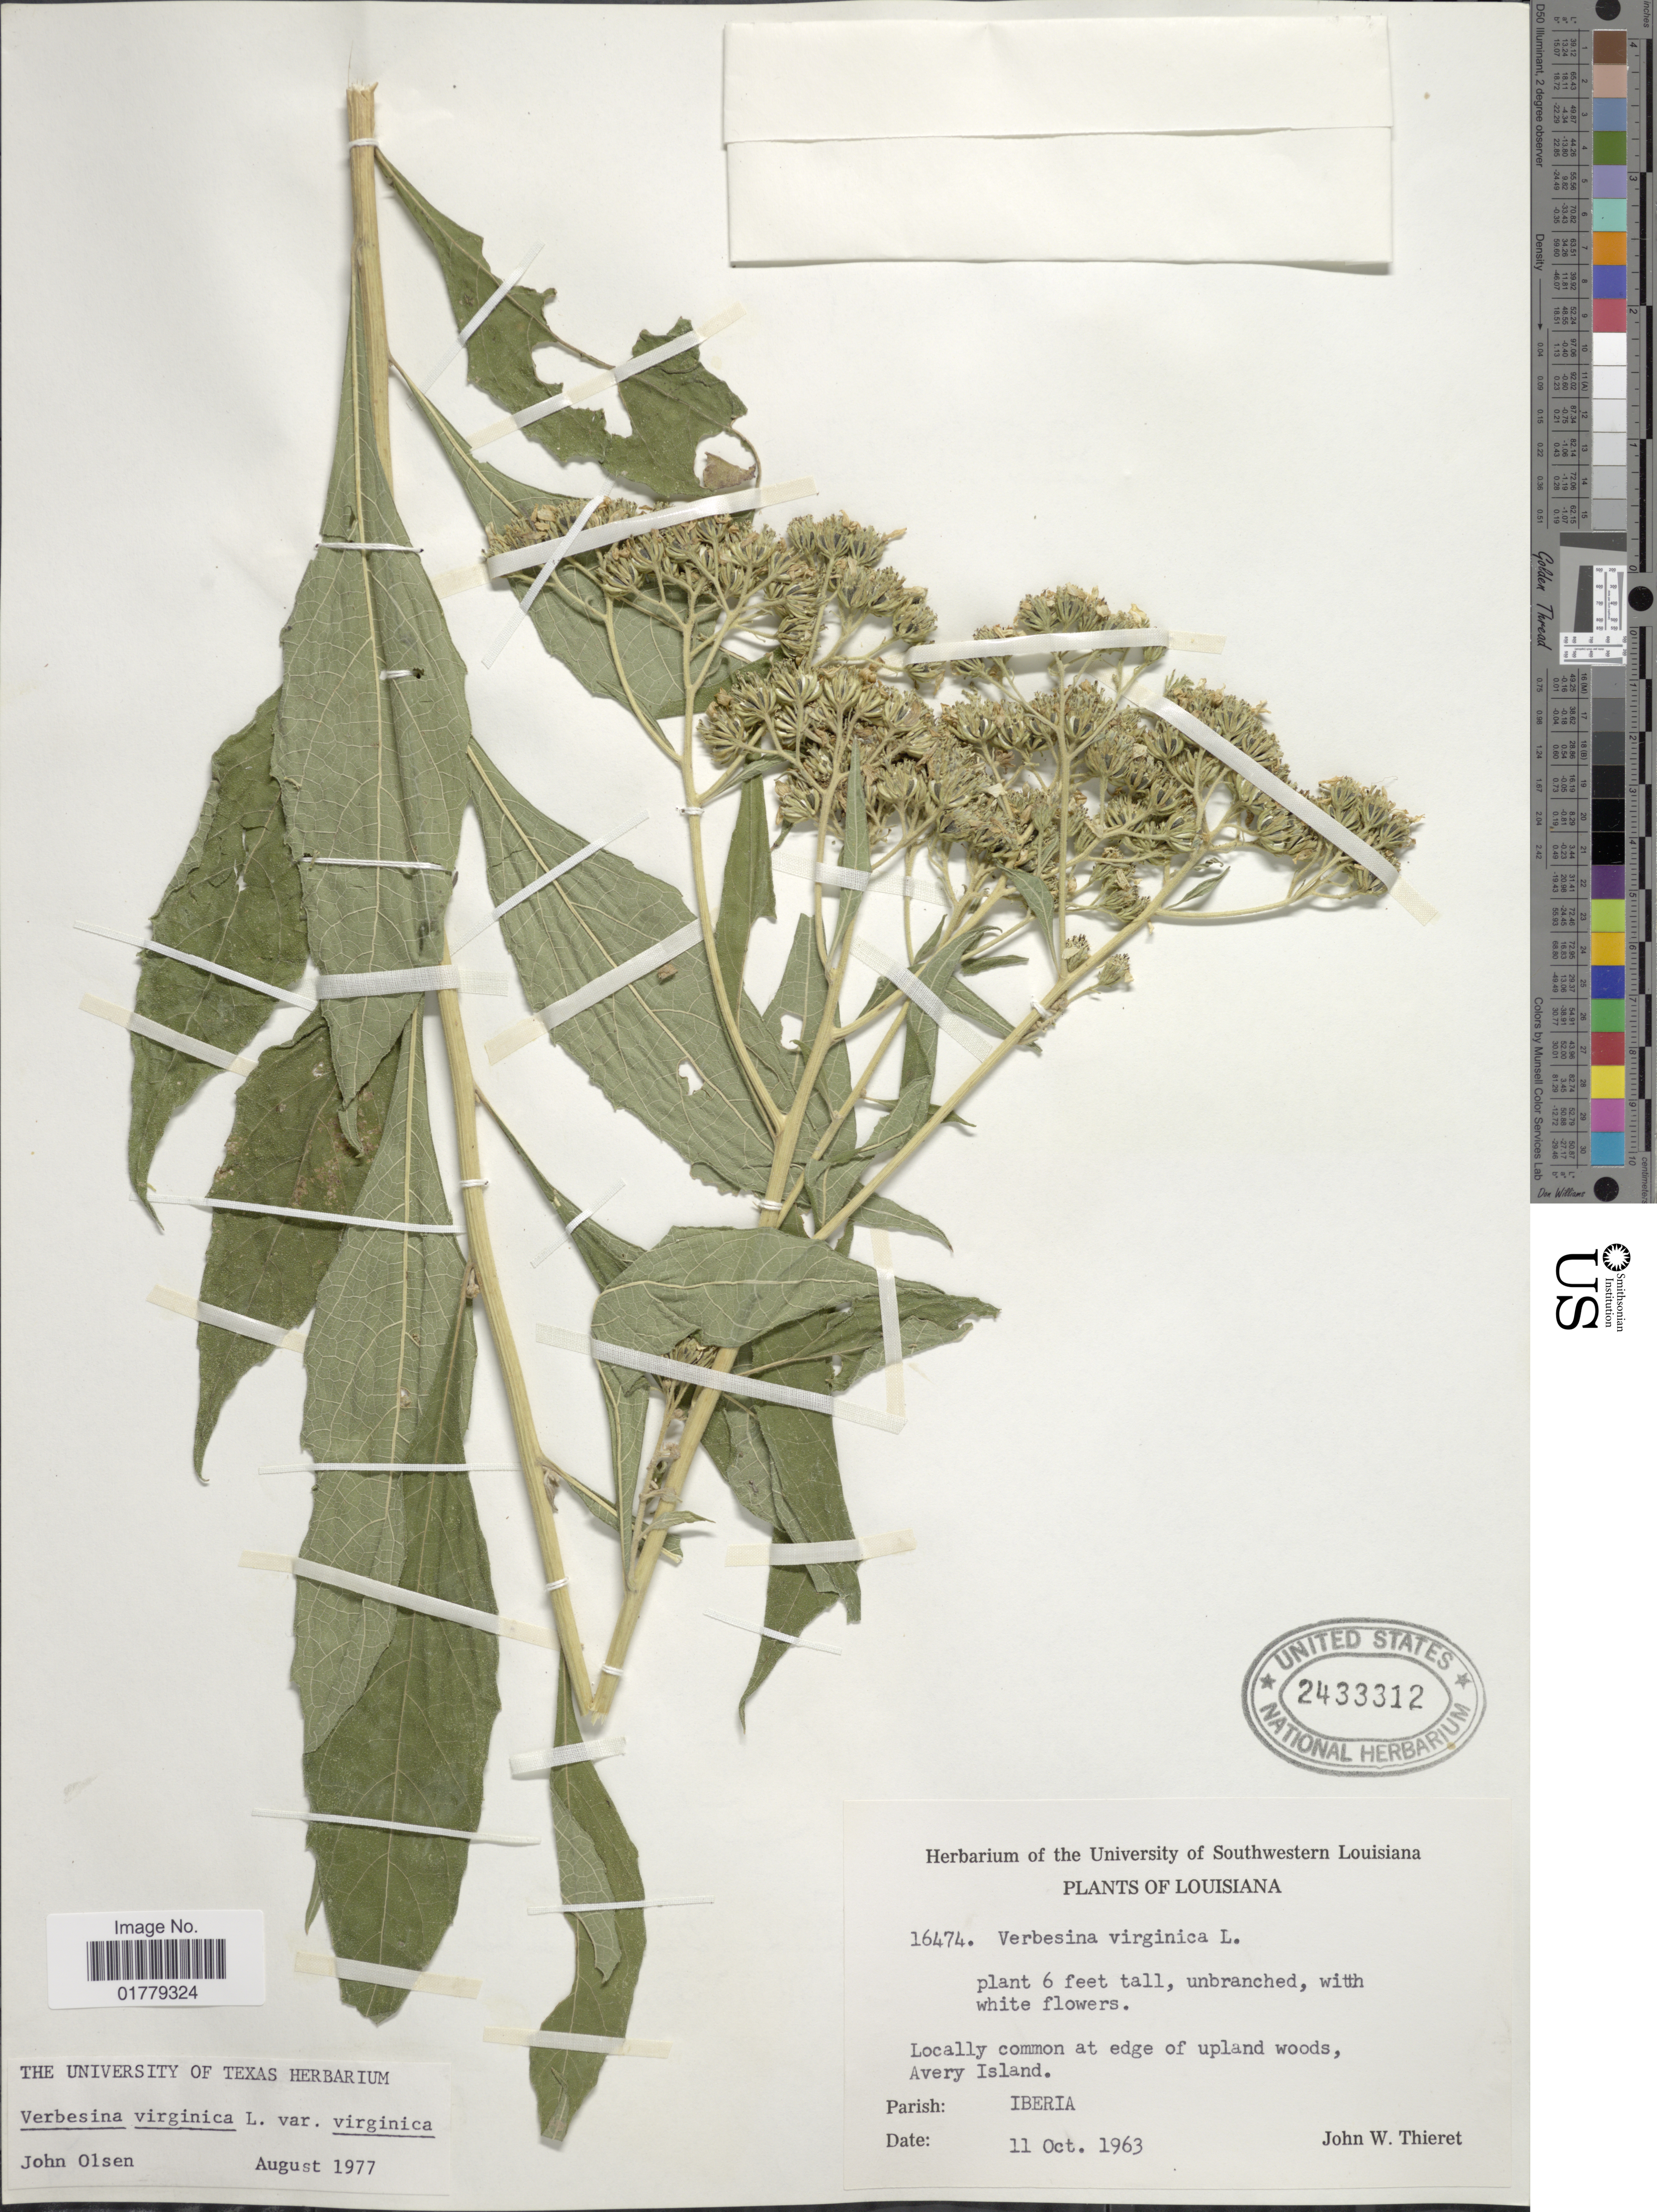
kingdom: Plantae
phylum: Tracheophyta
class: Magnoliopsida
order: Asterales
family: Asteraceae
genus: Verbesina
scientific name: Verbesina virginica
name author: L.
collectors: J. W. Thieret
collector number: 16474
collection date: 1963-10-11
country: United States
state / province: Louisiana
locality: Locally common at edge of uplands woods, Avery Island. Parish: Iberia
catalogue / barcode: US 2433312